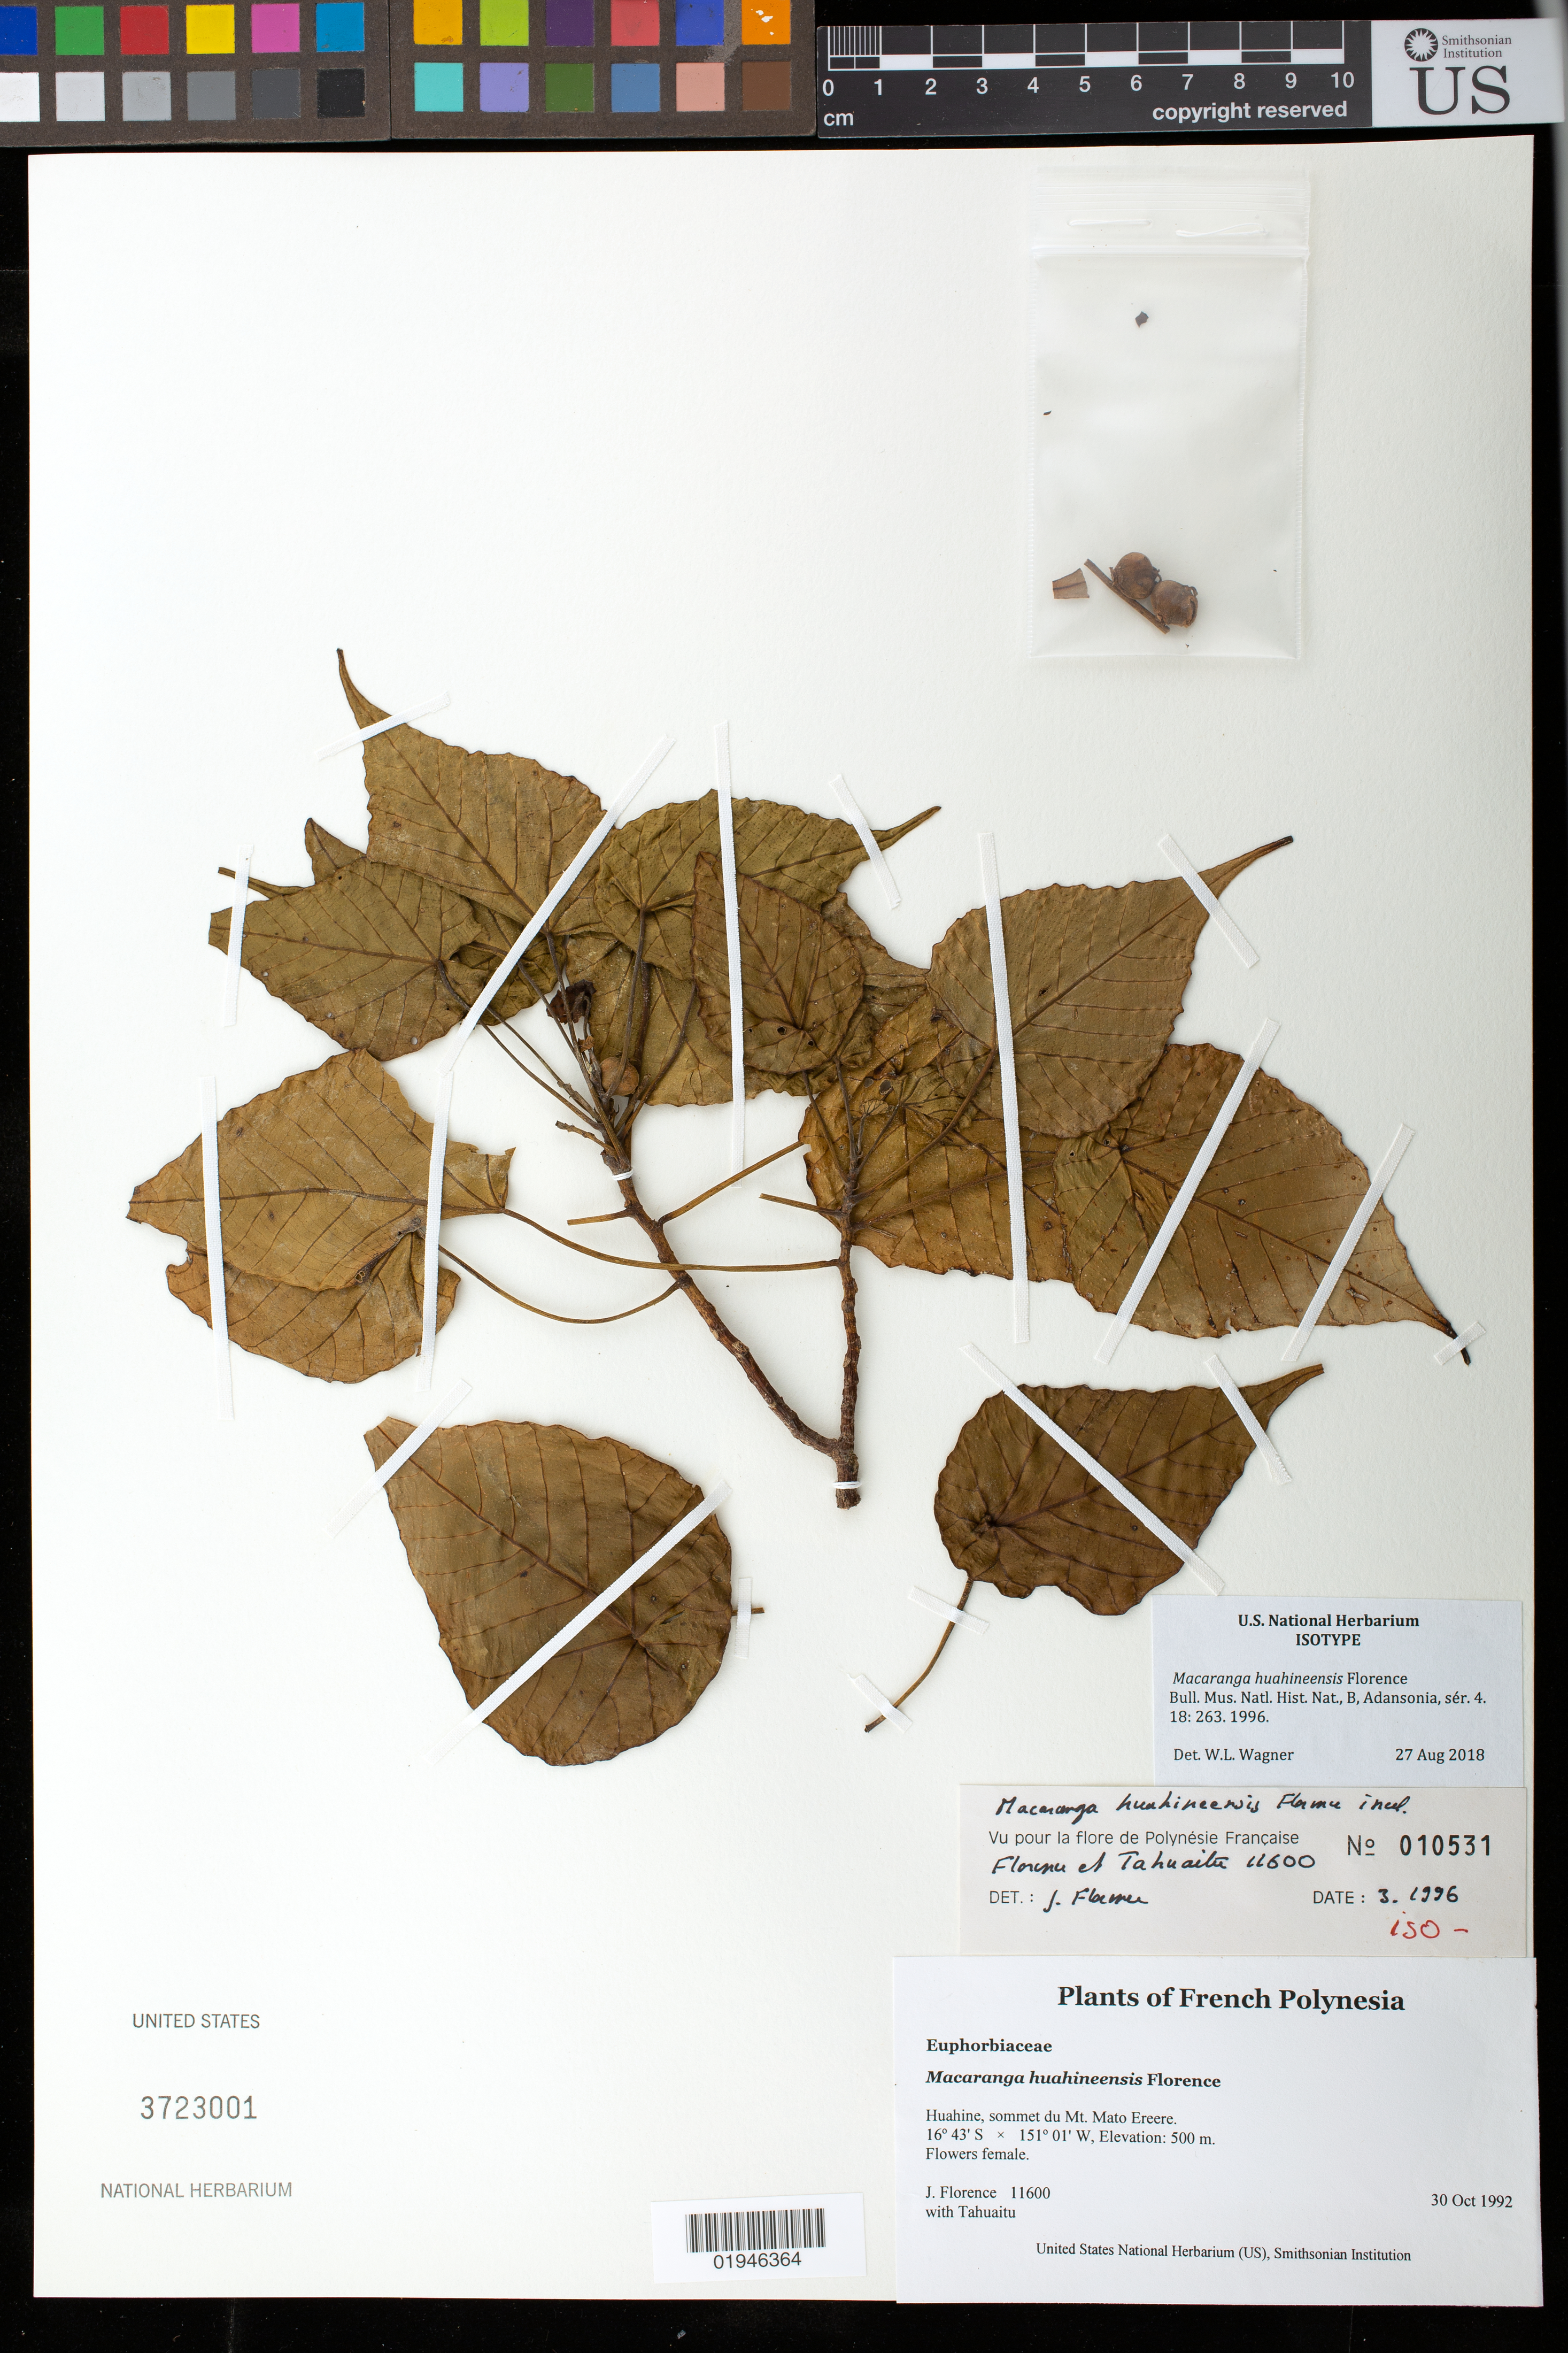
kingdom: Plantae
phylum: Tracheophyta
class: Magnoliopsida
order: Malpighiales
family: Euphorbiaceae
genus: Macaranga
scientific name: Macaranga huahineensis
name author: J. Florence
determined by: Wagner, W. L., (BOT), Smithsonian Institution - National Museum of Natural History (UNITED STATES)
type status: Isotype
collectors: J. Florence & -. Tahuaitu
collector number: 11600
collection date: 1992-10-30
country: French Polynesia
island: Huahine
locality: Huahine, sommet du Mt. Mato Ereere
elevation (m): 500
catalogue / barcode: US 3723001